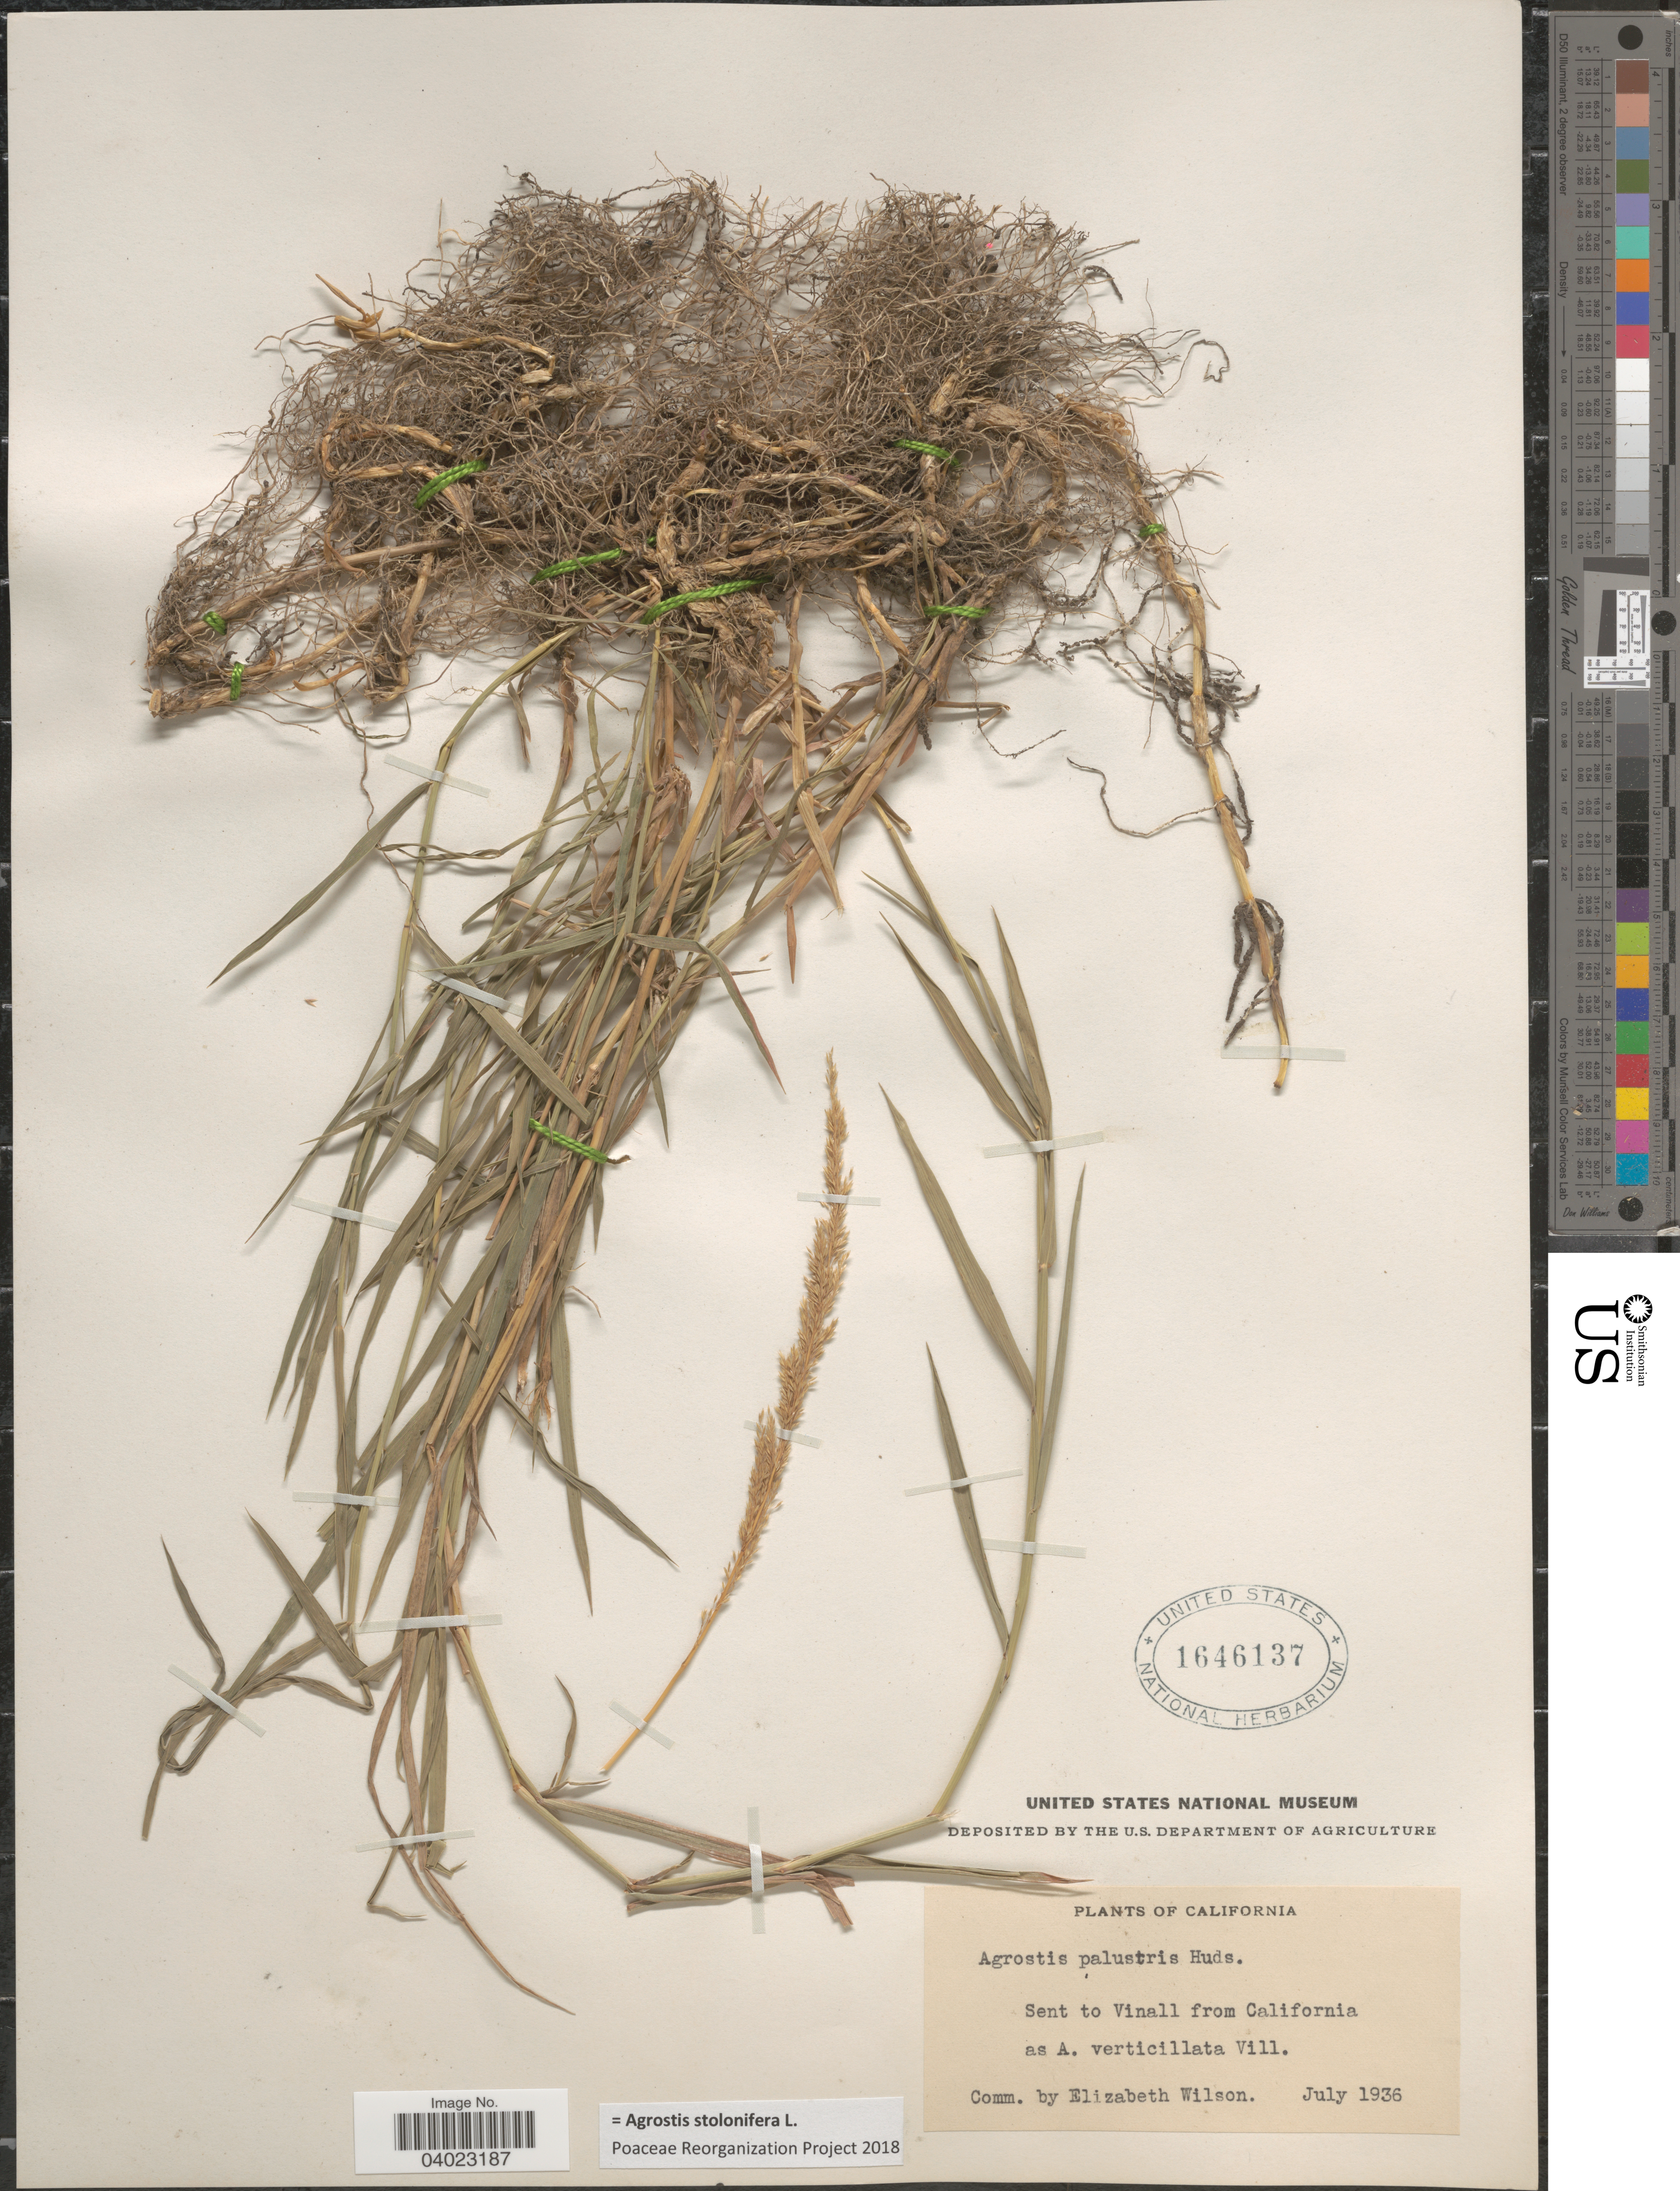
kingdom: Plantae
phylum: Tracheophyta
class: Liliopsida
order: Poales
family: Poaceae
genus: Agrostis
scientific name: Agrostis stolonifera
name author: L.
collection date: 1936-07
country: United States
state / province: California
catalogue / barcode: US 1646137